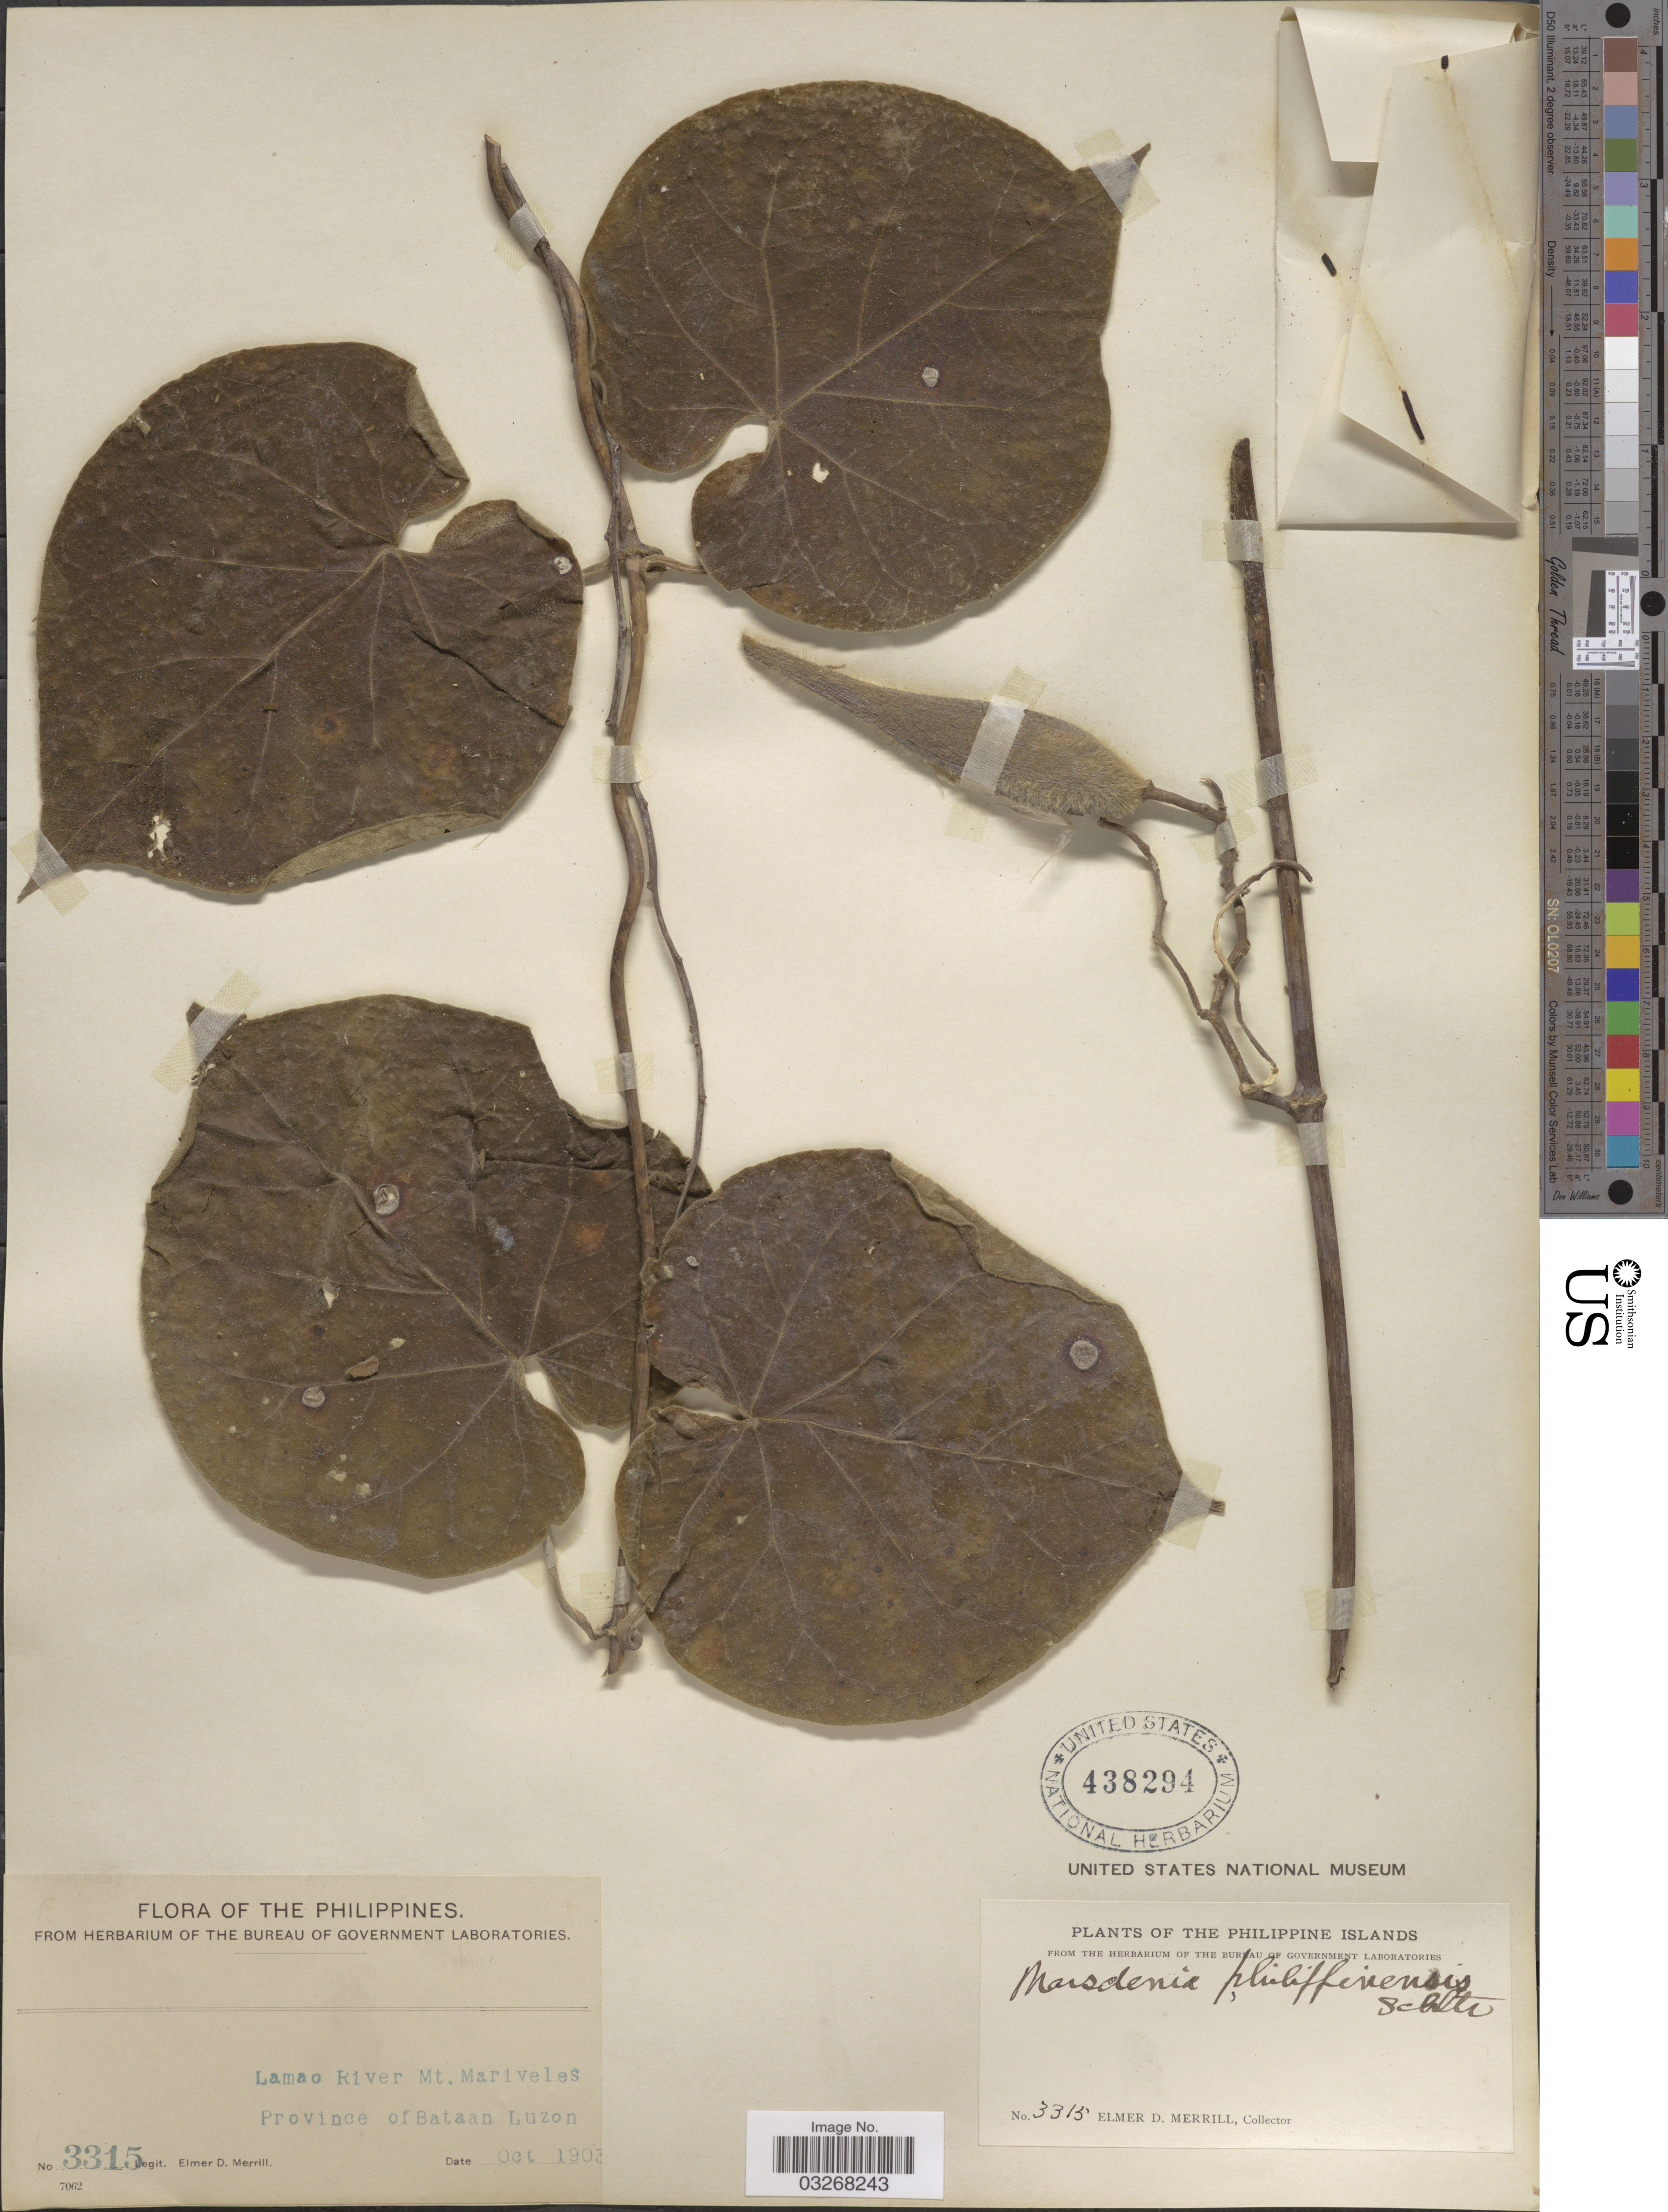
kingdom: Plantae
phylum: Tracheophyta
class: Magnoliopsida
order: Gentianales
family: Apocynaceae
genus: Marsdenia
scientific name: Marsdenia philippinensis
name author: Schltr.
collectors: E. D. Merrill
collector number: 3315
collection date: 1902-10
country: Philippines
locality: Lamao River Mt. Mariveles. Province of Bataan. Luzon.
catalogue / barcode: US 438294